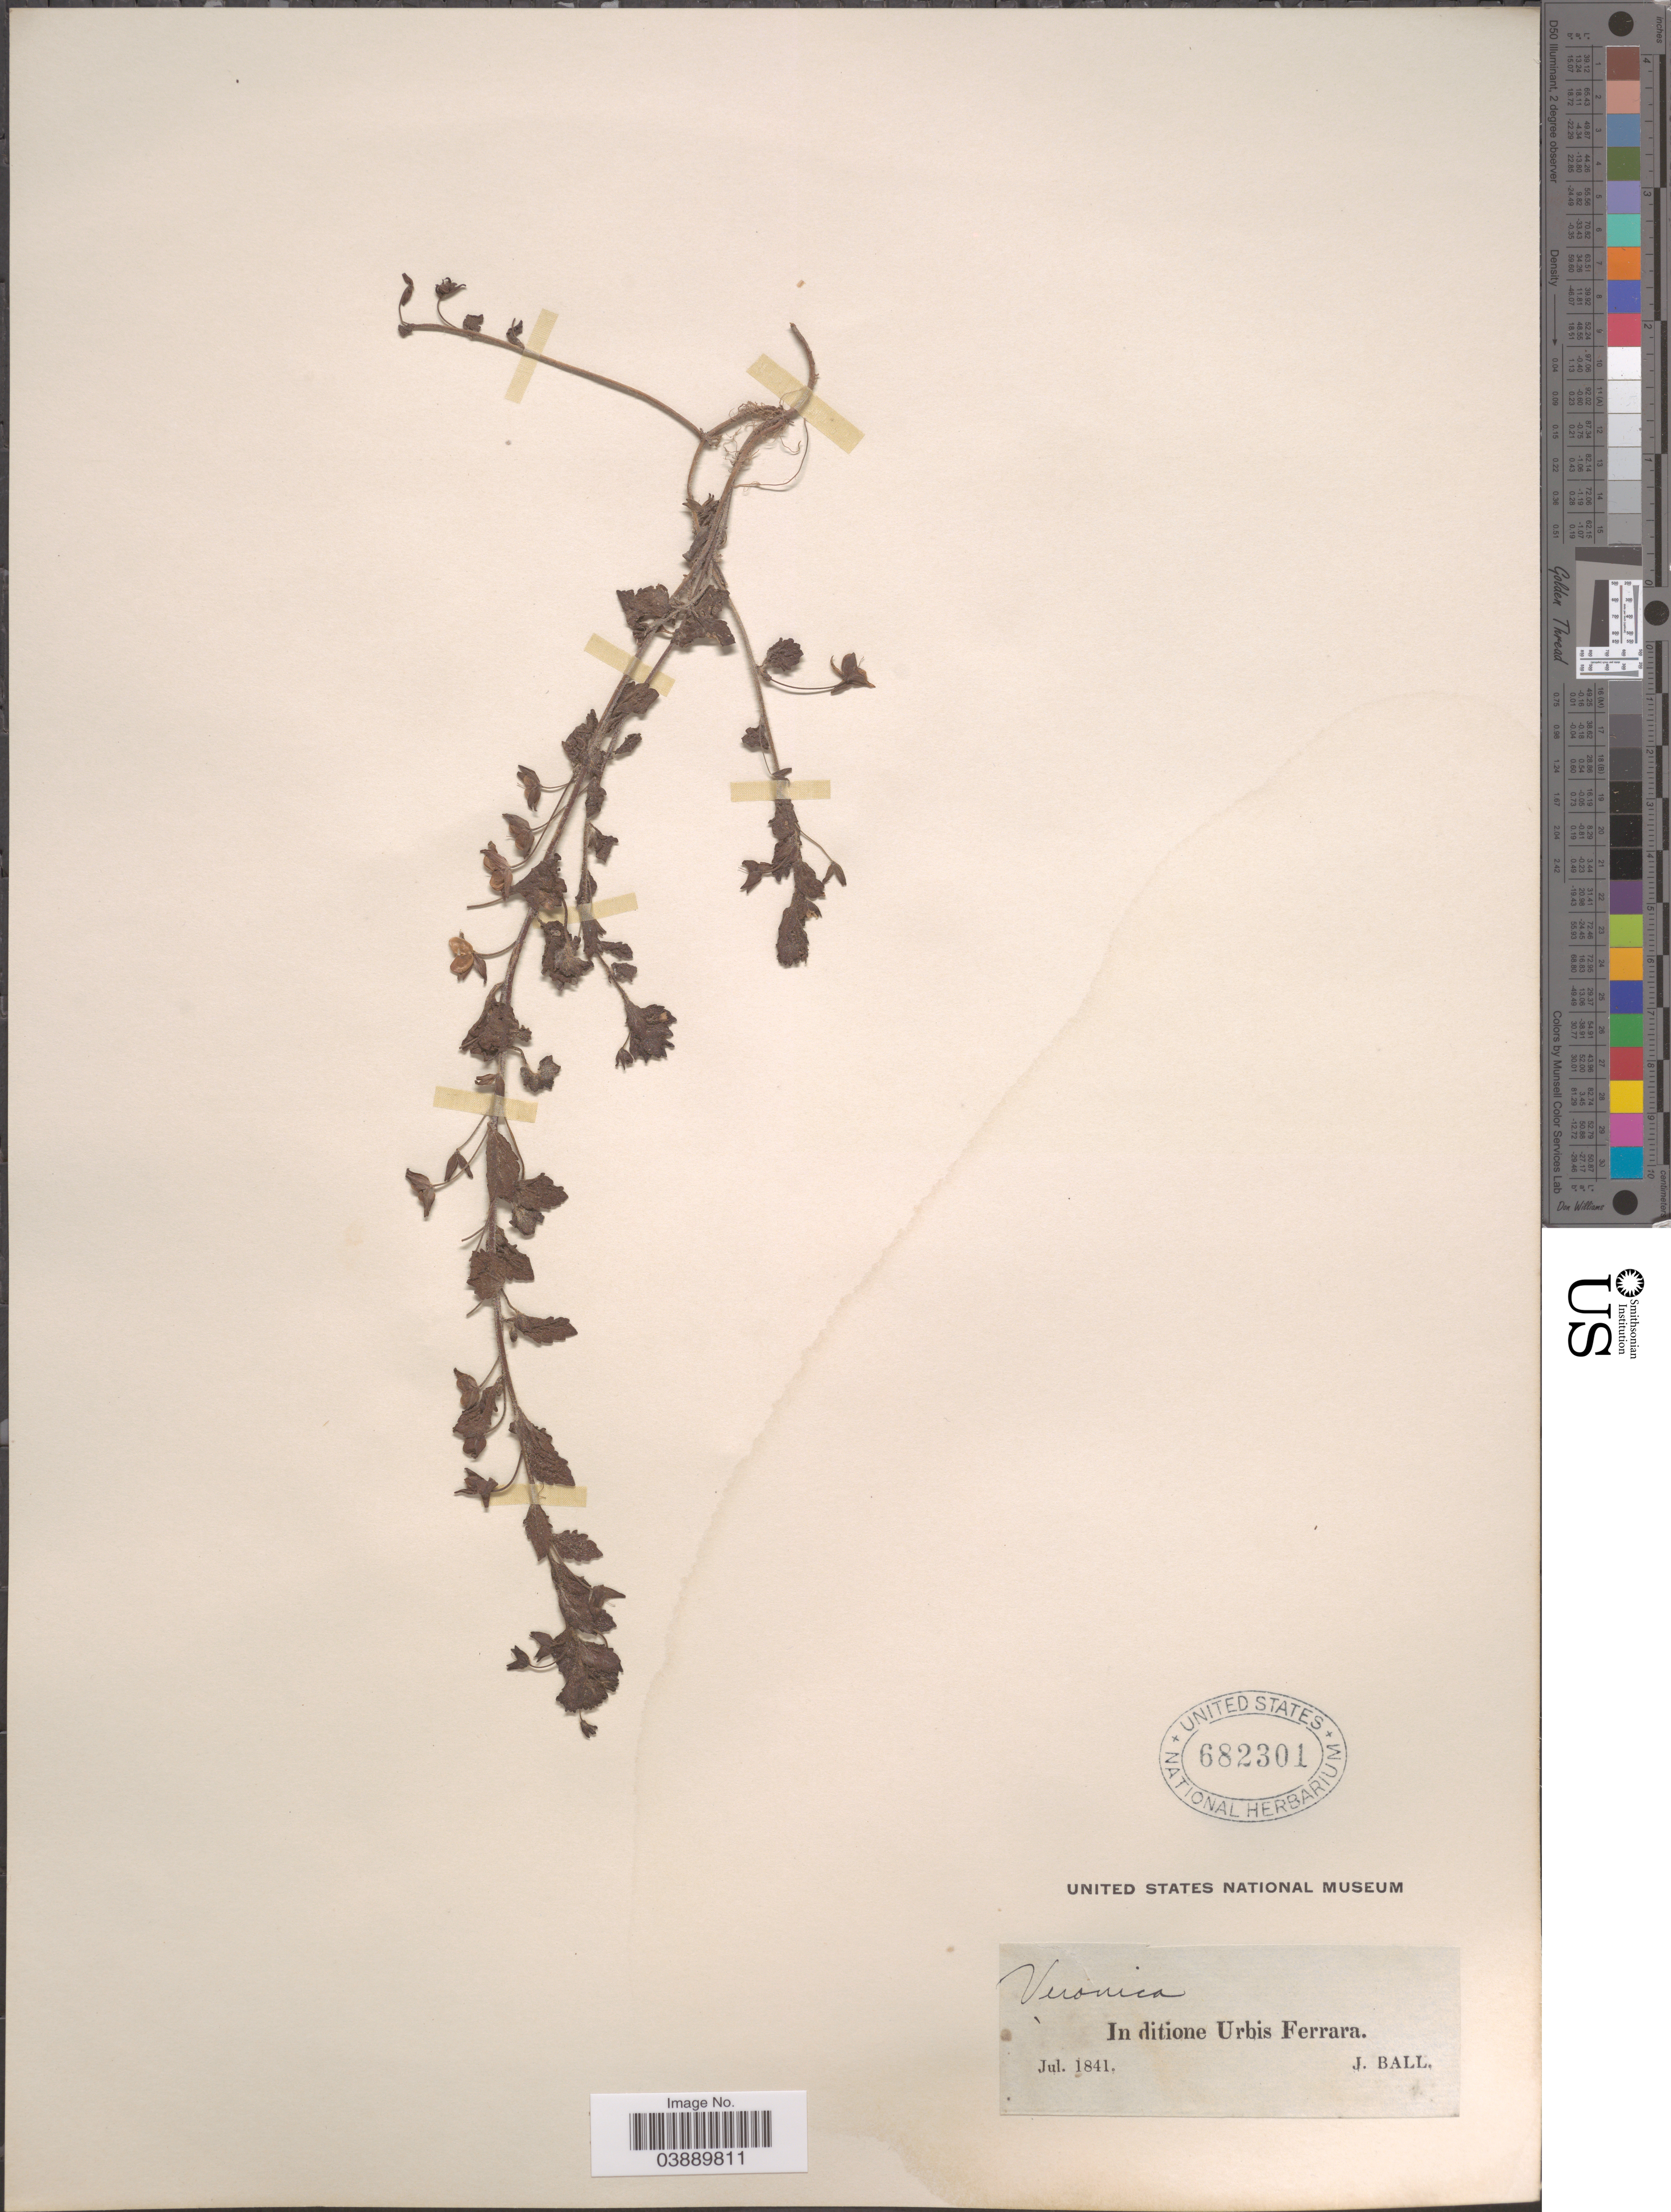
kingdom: Plantae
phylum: Tracheophyta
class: Magnoliopsida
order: Lamiales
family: Plantaginaceae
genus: Veronica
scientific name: Veronica persica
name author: Poir.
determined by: Albach, Dirk C.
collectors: J. Ball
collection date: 1841-07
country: Italy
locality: In ditione Urbis Ferrara.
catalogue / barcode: US 682301